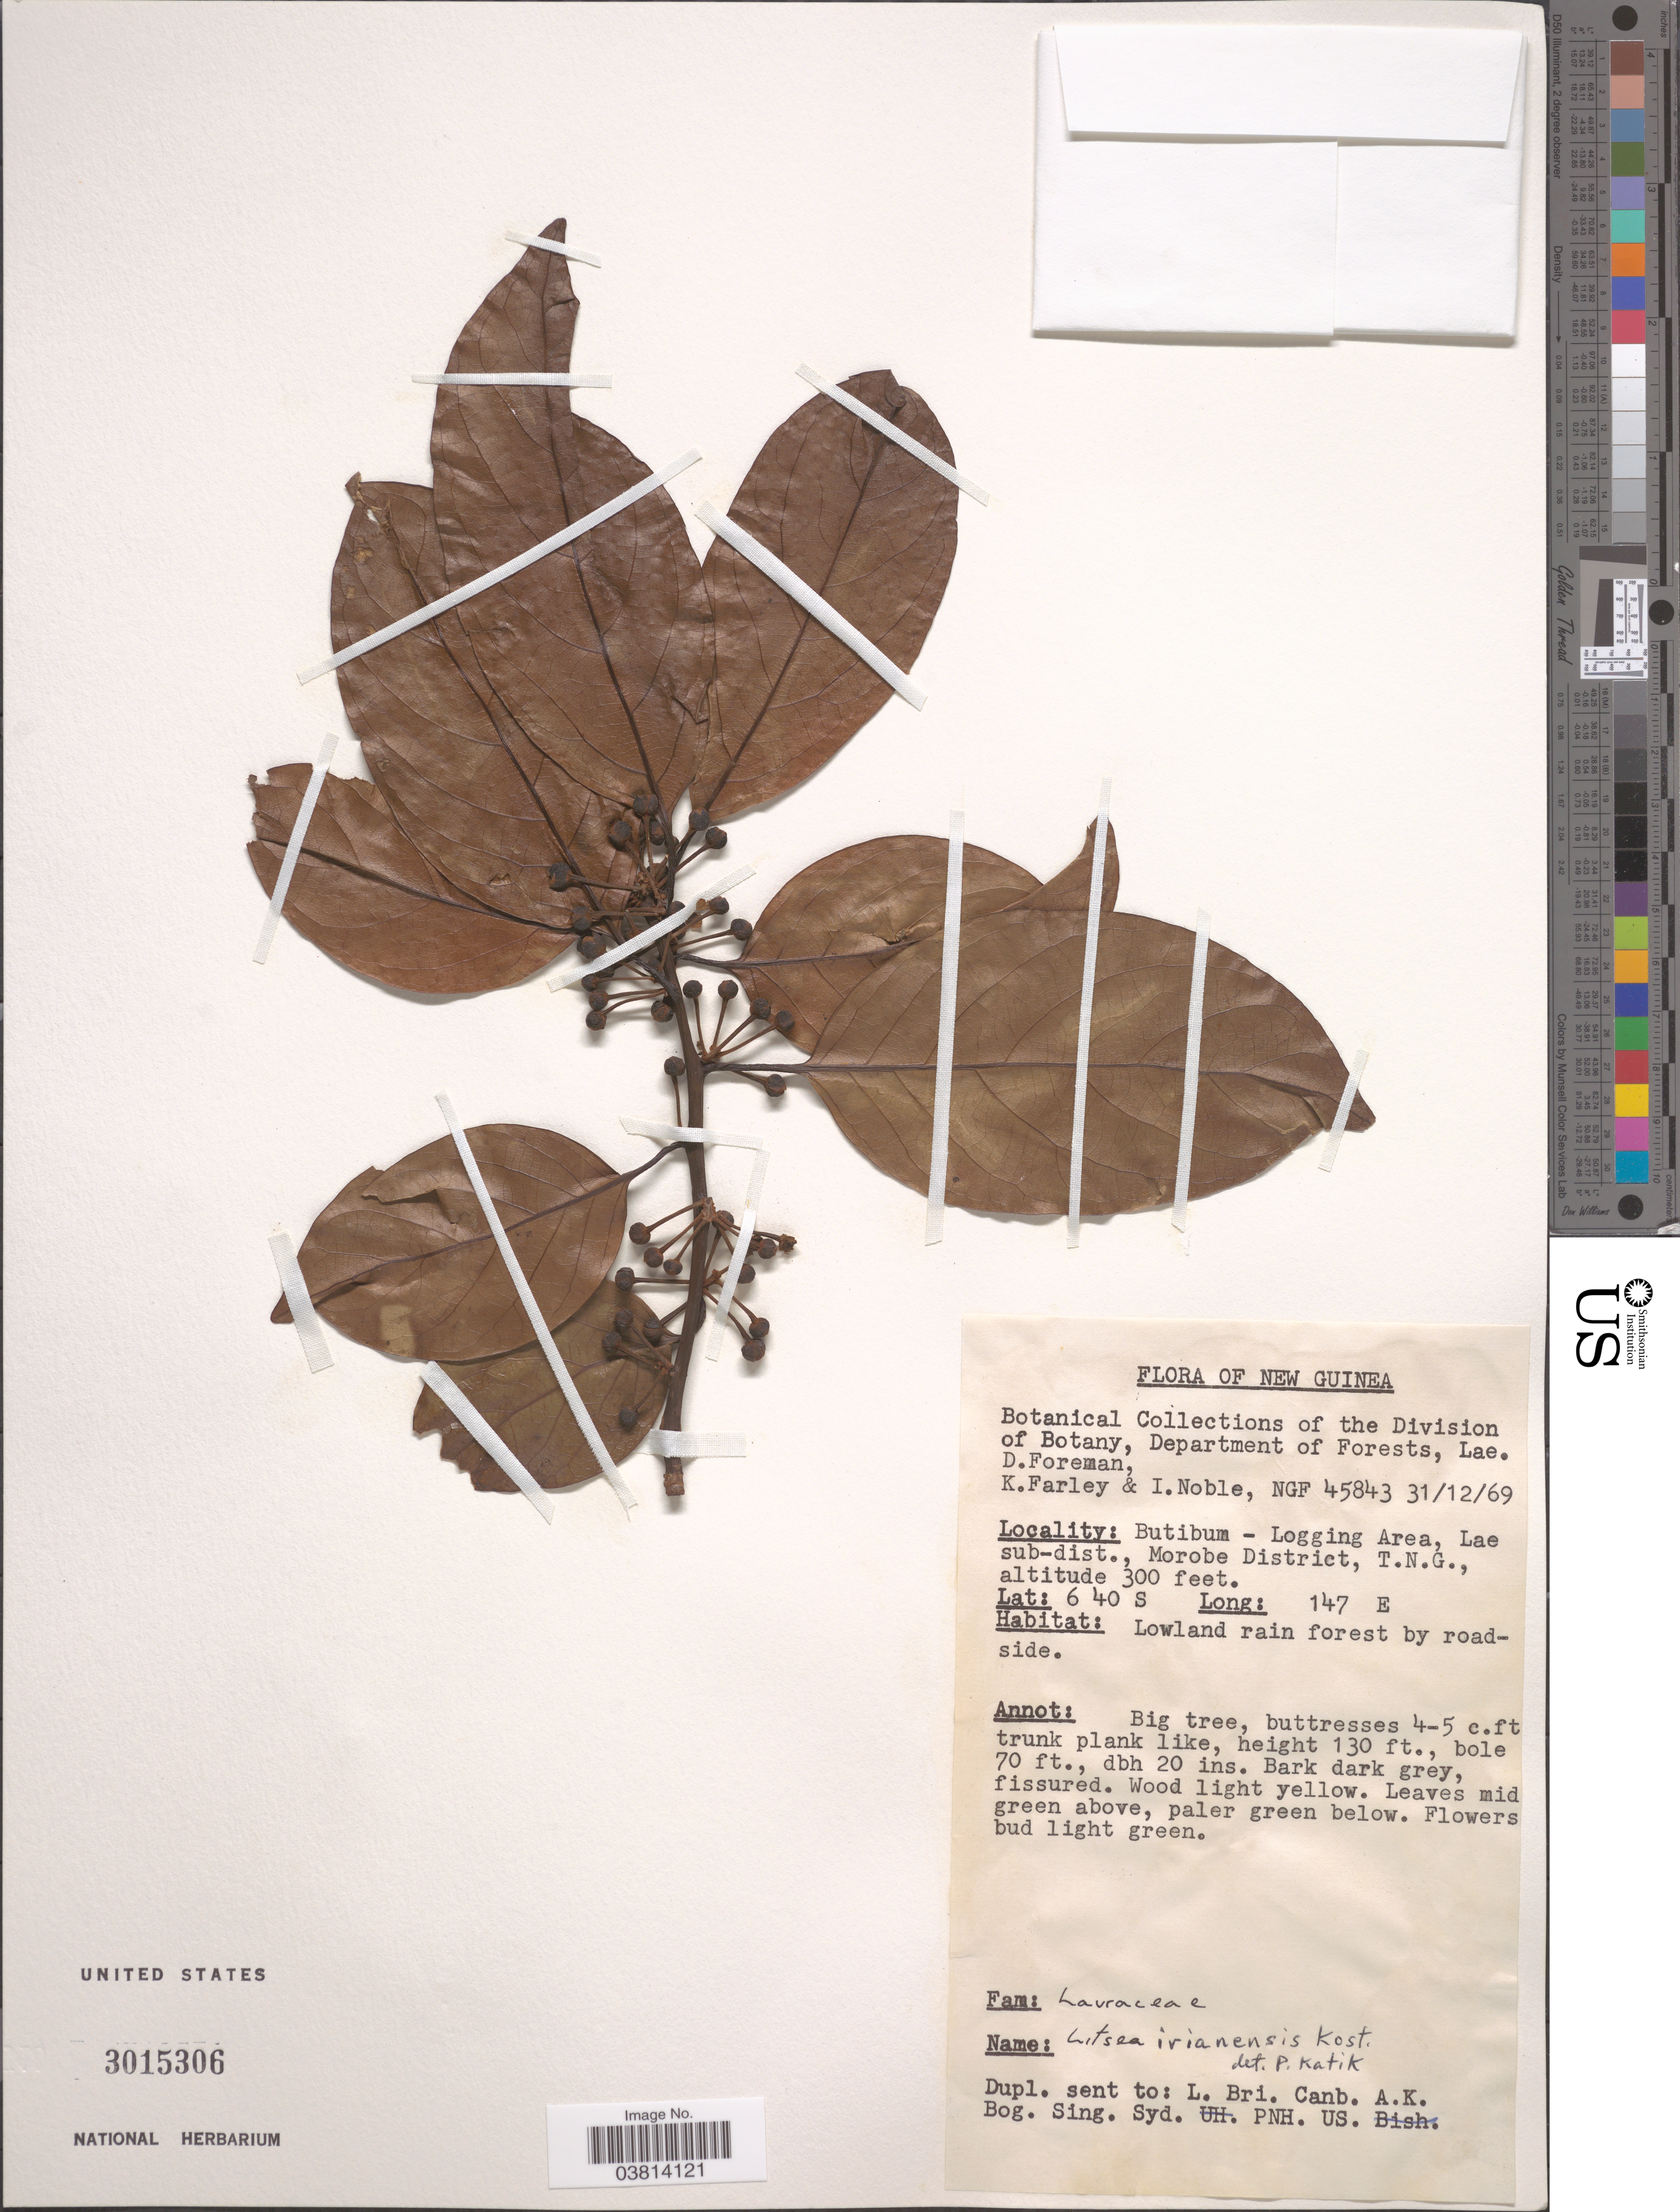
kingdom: Plantae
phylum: Tracheophyta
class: Magnoliopsida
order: Laurales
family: Lauraceae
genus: Litsea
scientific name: Litsea irianensis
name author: Kosterm.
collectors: D. Foreman, K. Farley & I. Noble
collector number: NGF 45843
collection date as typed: Transcribed d/m/y: 31/12/69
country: Papua New Guinea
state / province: Morobe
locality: New Guinea. Butibum - Logging Area, Lae sub-dist., Morobe District, T.N.G. By roadside.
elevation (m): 91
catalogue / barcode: US 3015306